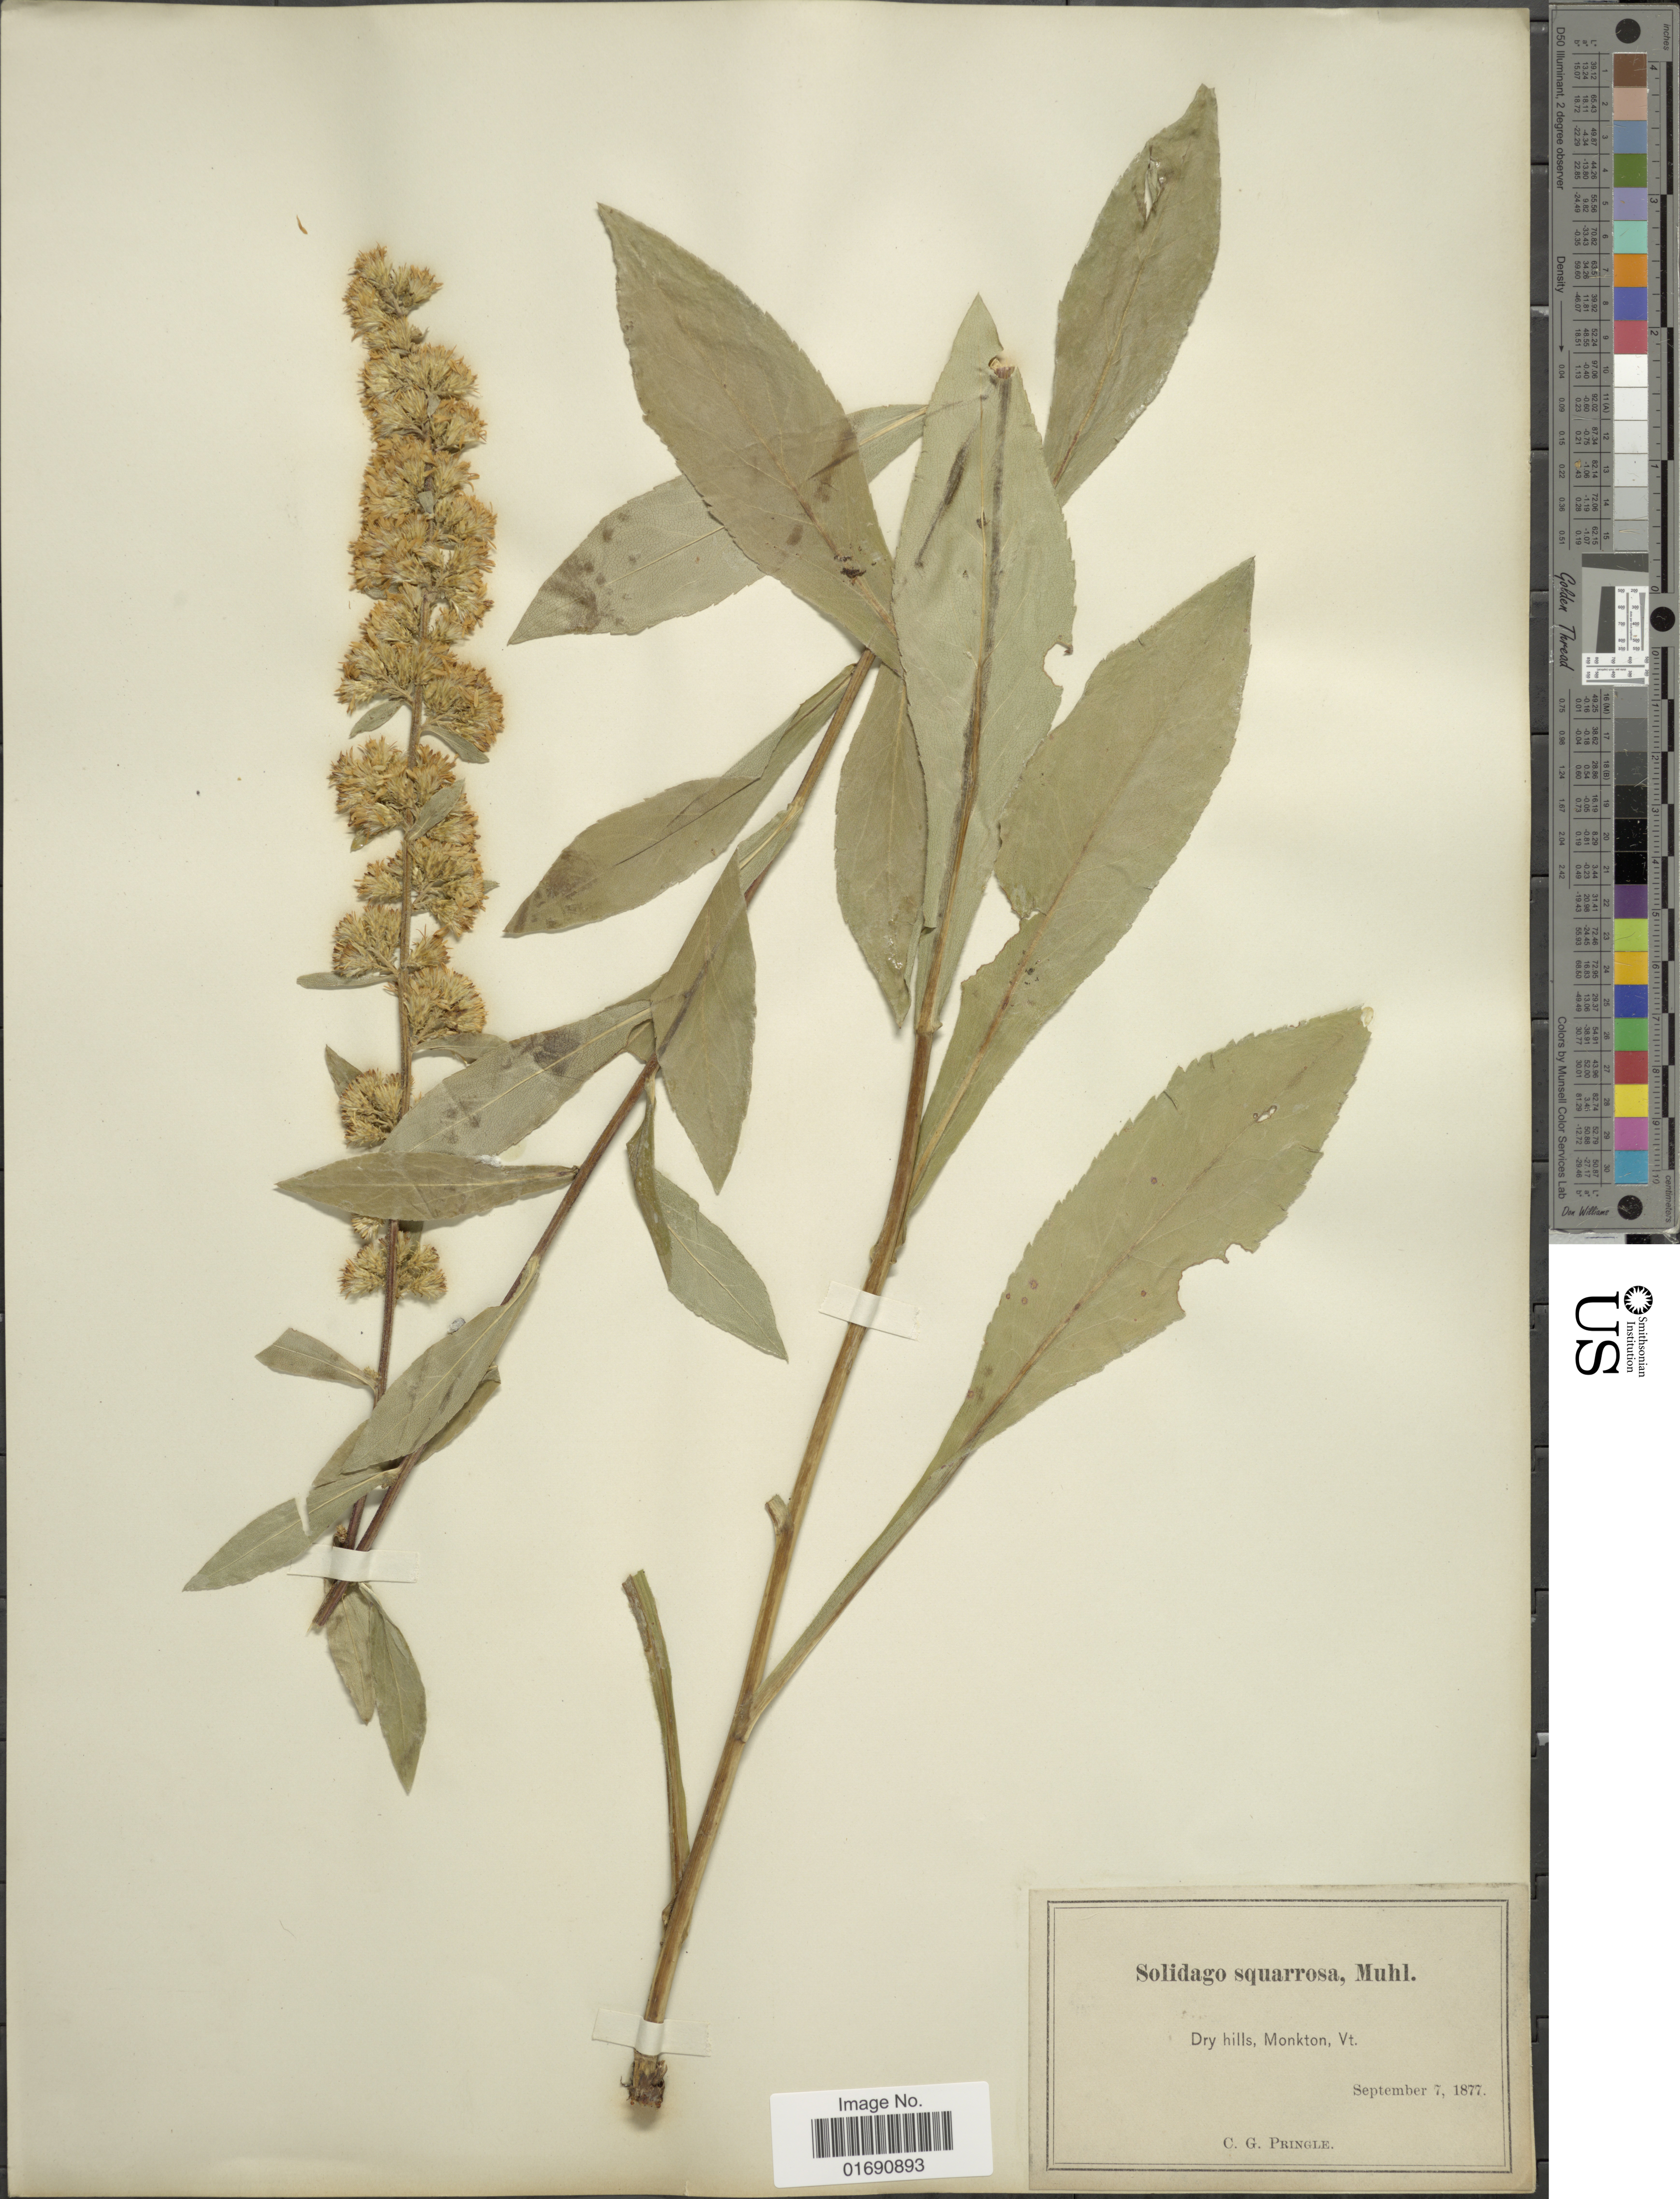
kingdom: Plantae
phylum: Tracheophyta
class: Magnoliopsida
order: Asterales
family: Asteraceae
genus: Solidago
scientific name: Solidago squarrosa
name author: Muhl.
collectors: C. G. Pringle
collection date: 1877-09-07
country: United States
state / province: Vermont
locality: Dry hills, Monkton